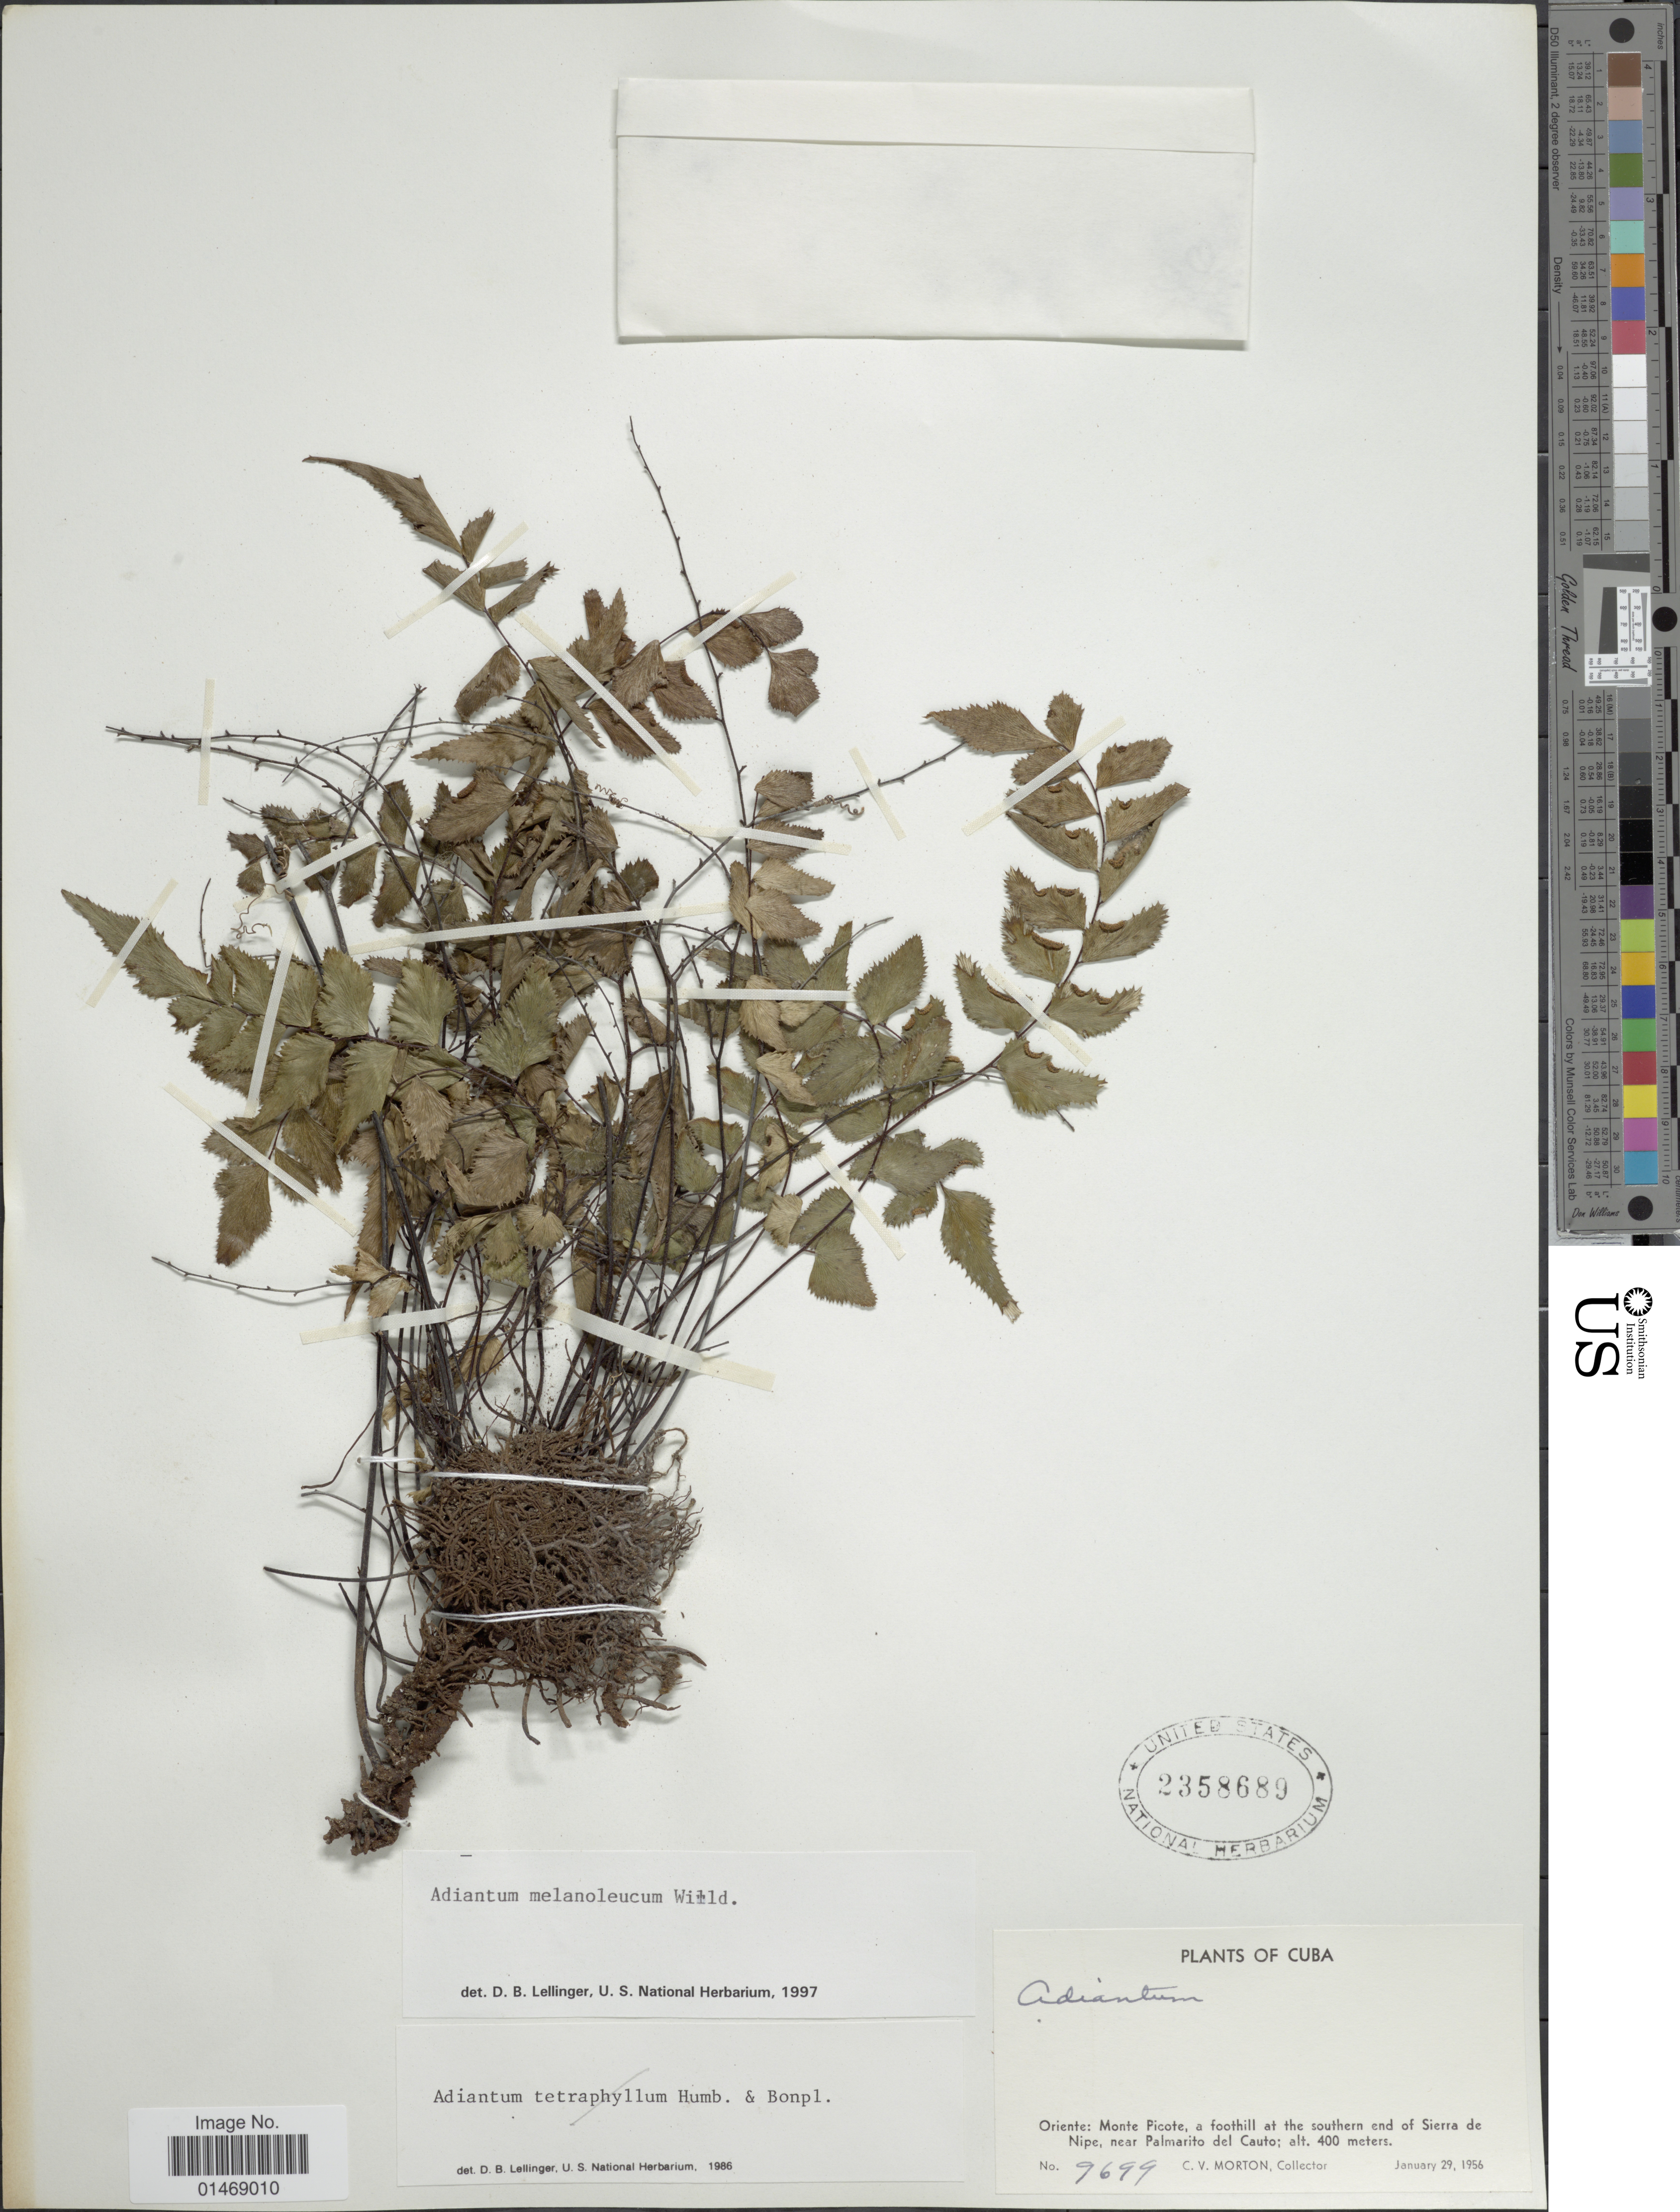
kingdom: Plantae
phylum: Tracheophyta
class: Polypodiopsida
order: Polypodiales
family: Pteridaceae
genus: Adiantum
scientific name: Adiantum melanoleucum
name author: Willd.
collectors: C. V. Morton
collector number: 9699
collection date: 1956-01-29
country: Cuba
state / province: Oriente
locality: Monte Picote, a foothill at the southern end of Sierra de Nipe, near Palmarito del Cauto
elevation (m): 400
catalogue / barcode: US 2358689